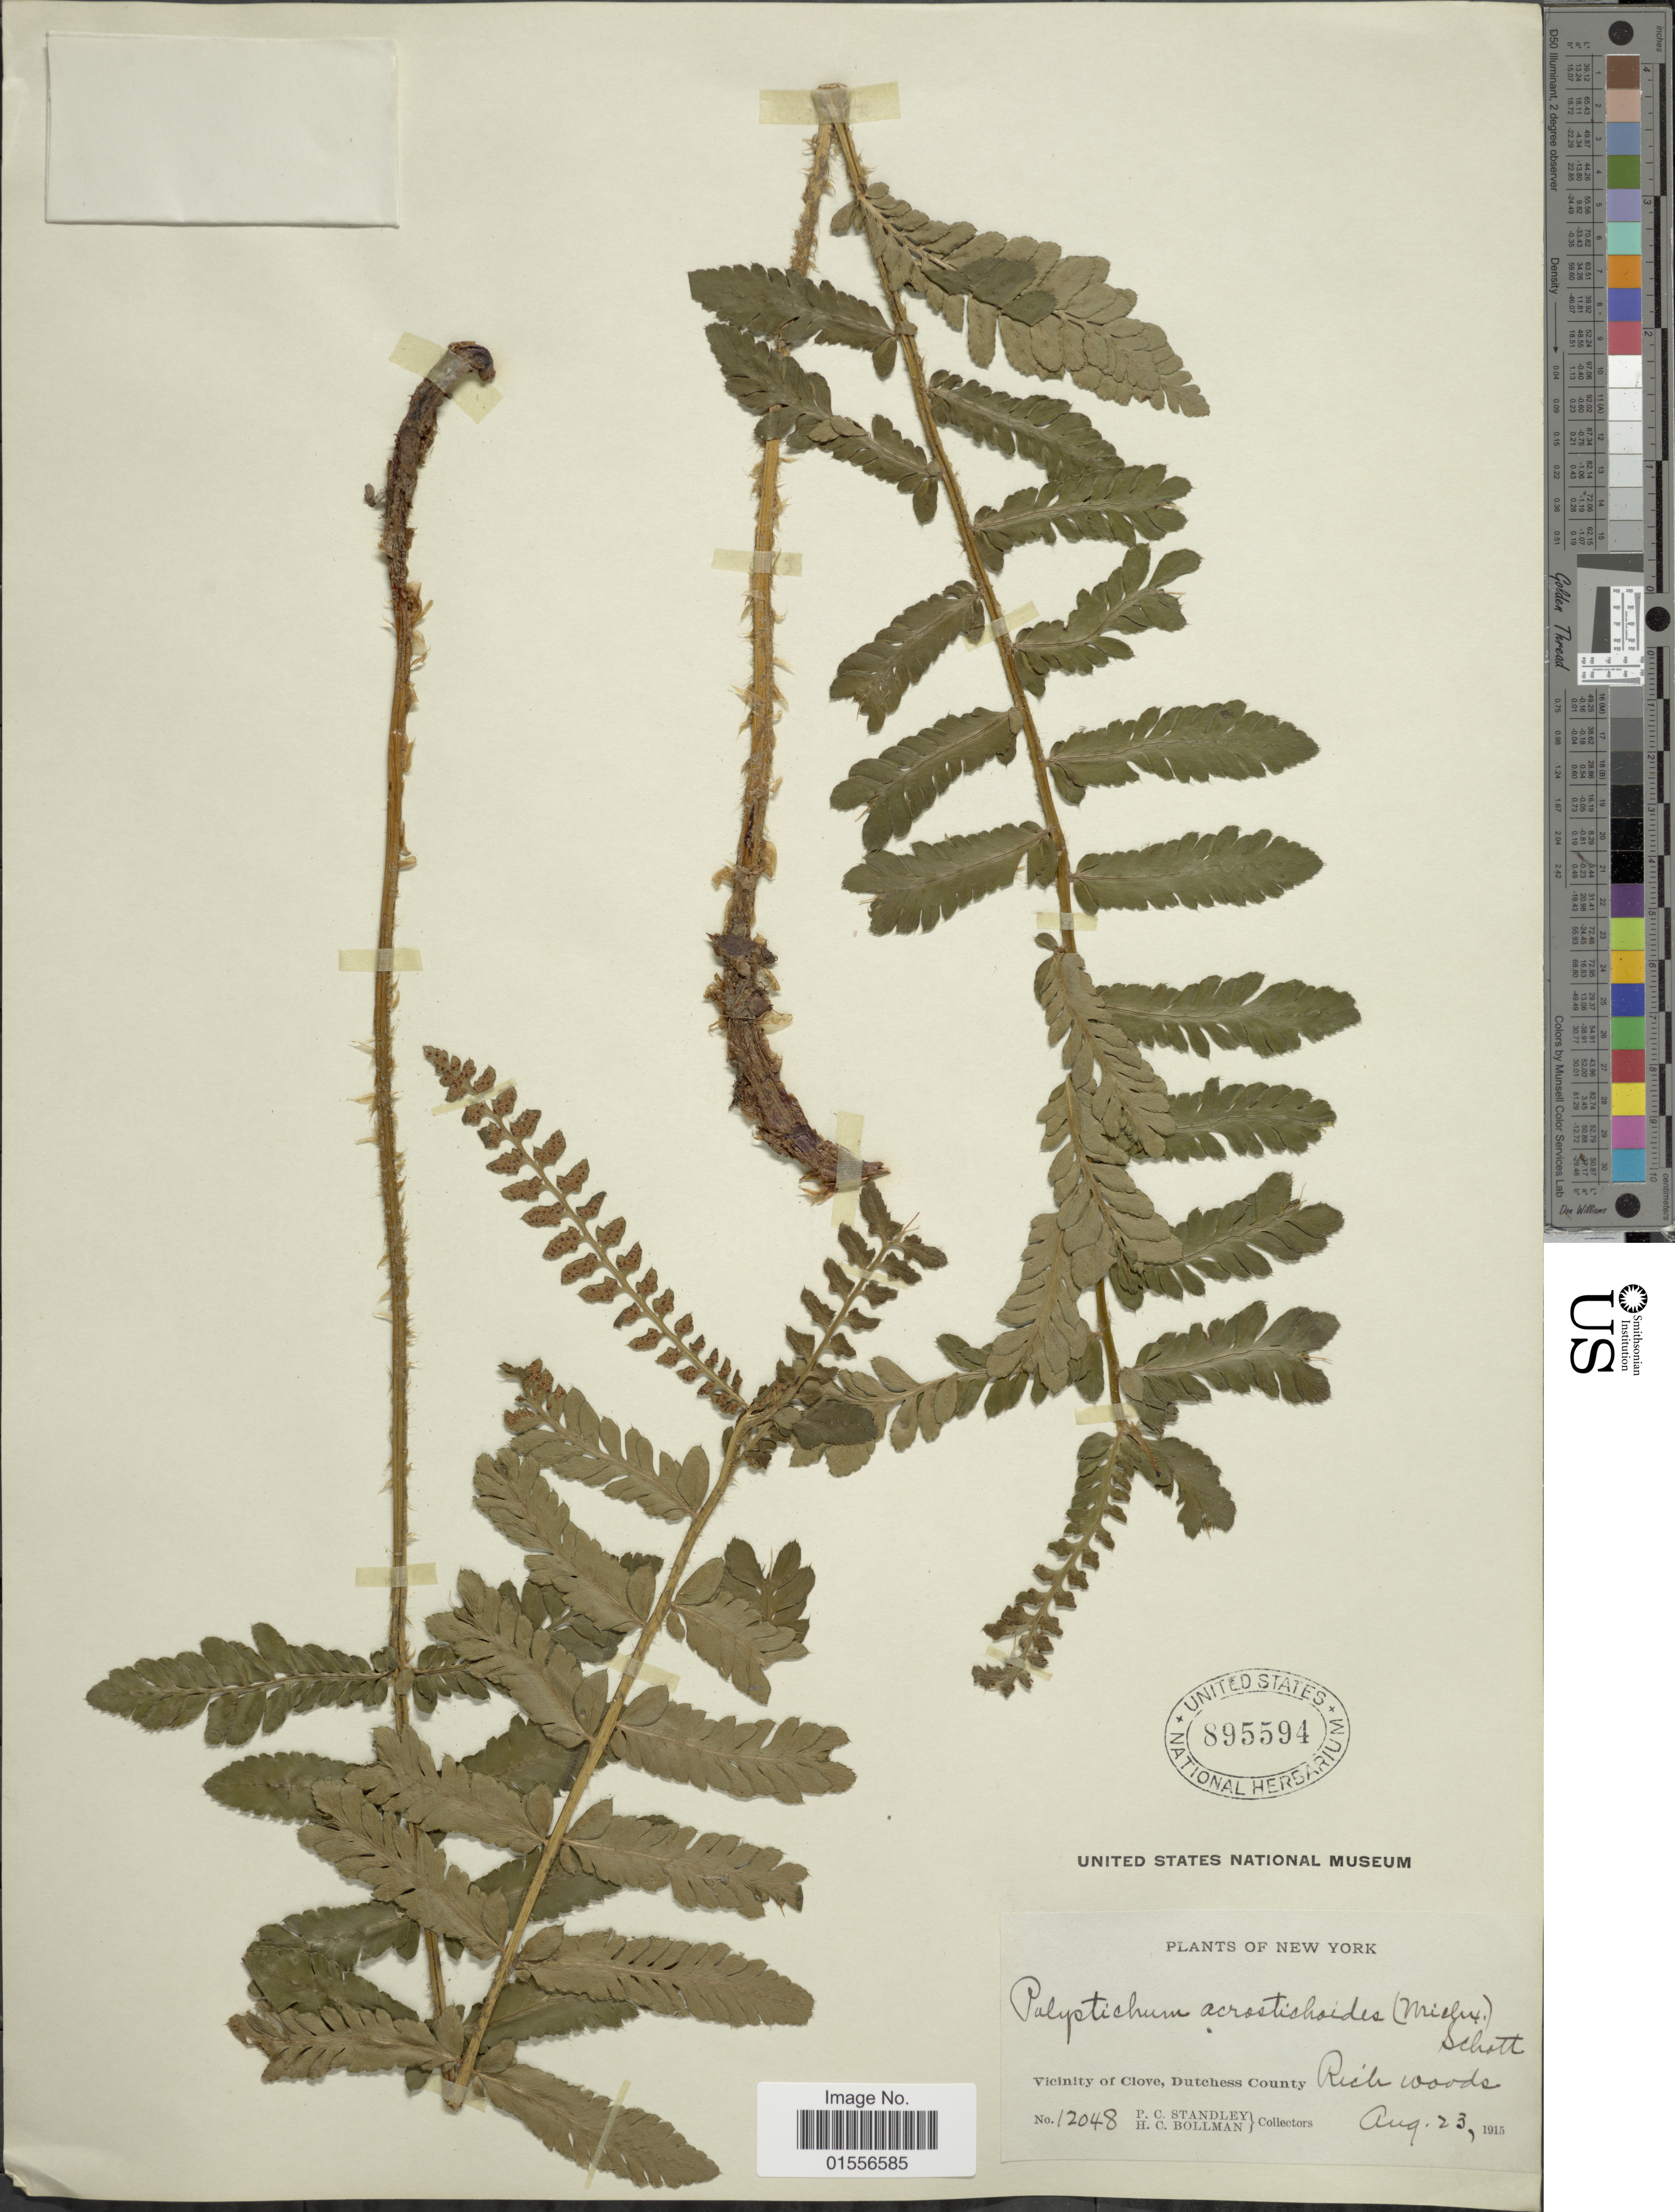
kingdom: Plantae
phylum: Tracheophyta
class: Polypodiopsida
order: Polypodiales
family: Dryopteridaceae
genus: Polystichum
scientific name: Polystichum acrostichoides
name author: (Michx.) Schott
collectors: P. C. Standley & H. C. Bollman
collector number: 12048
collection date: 1915-08-23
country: United States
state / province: New York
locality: Vicinity of Clove, Dutchess County.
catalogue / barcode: US 895594